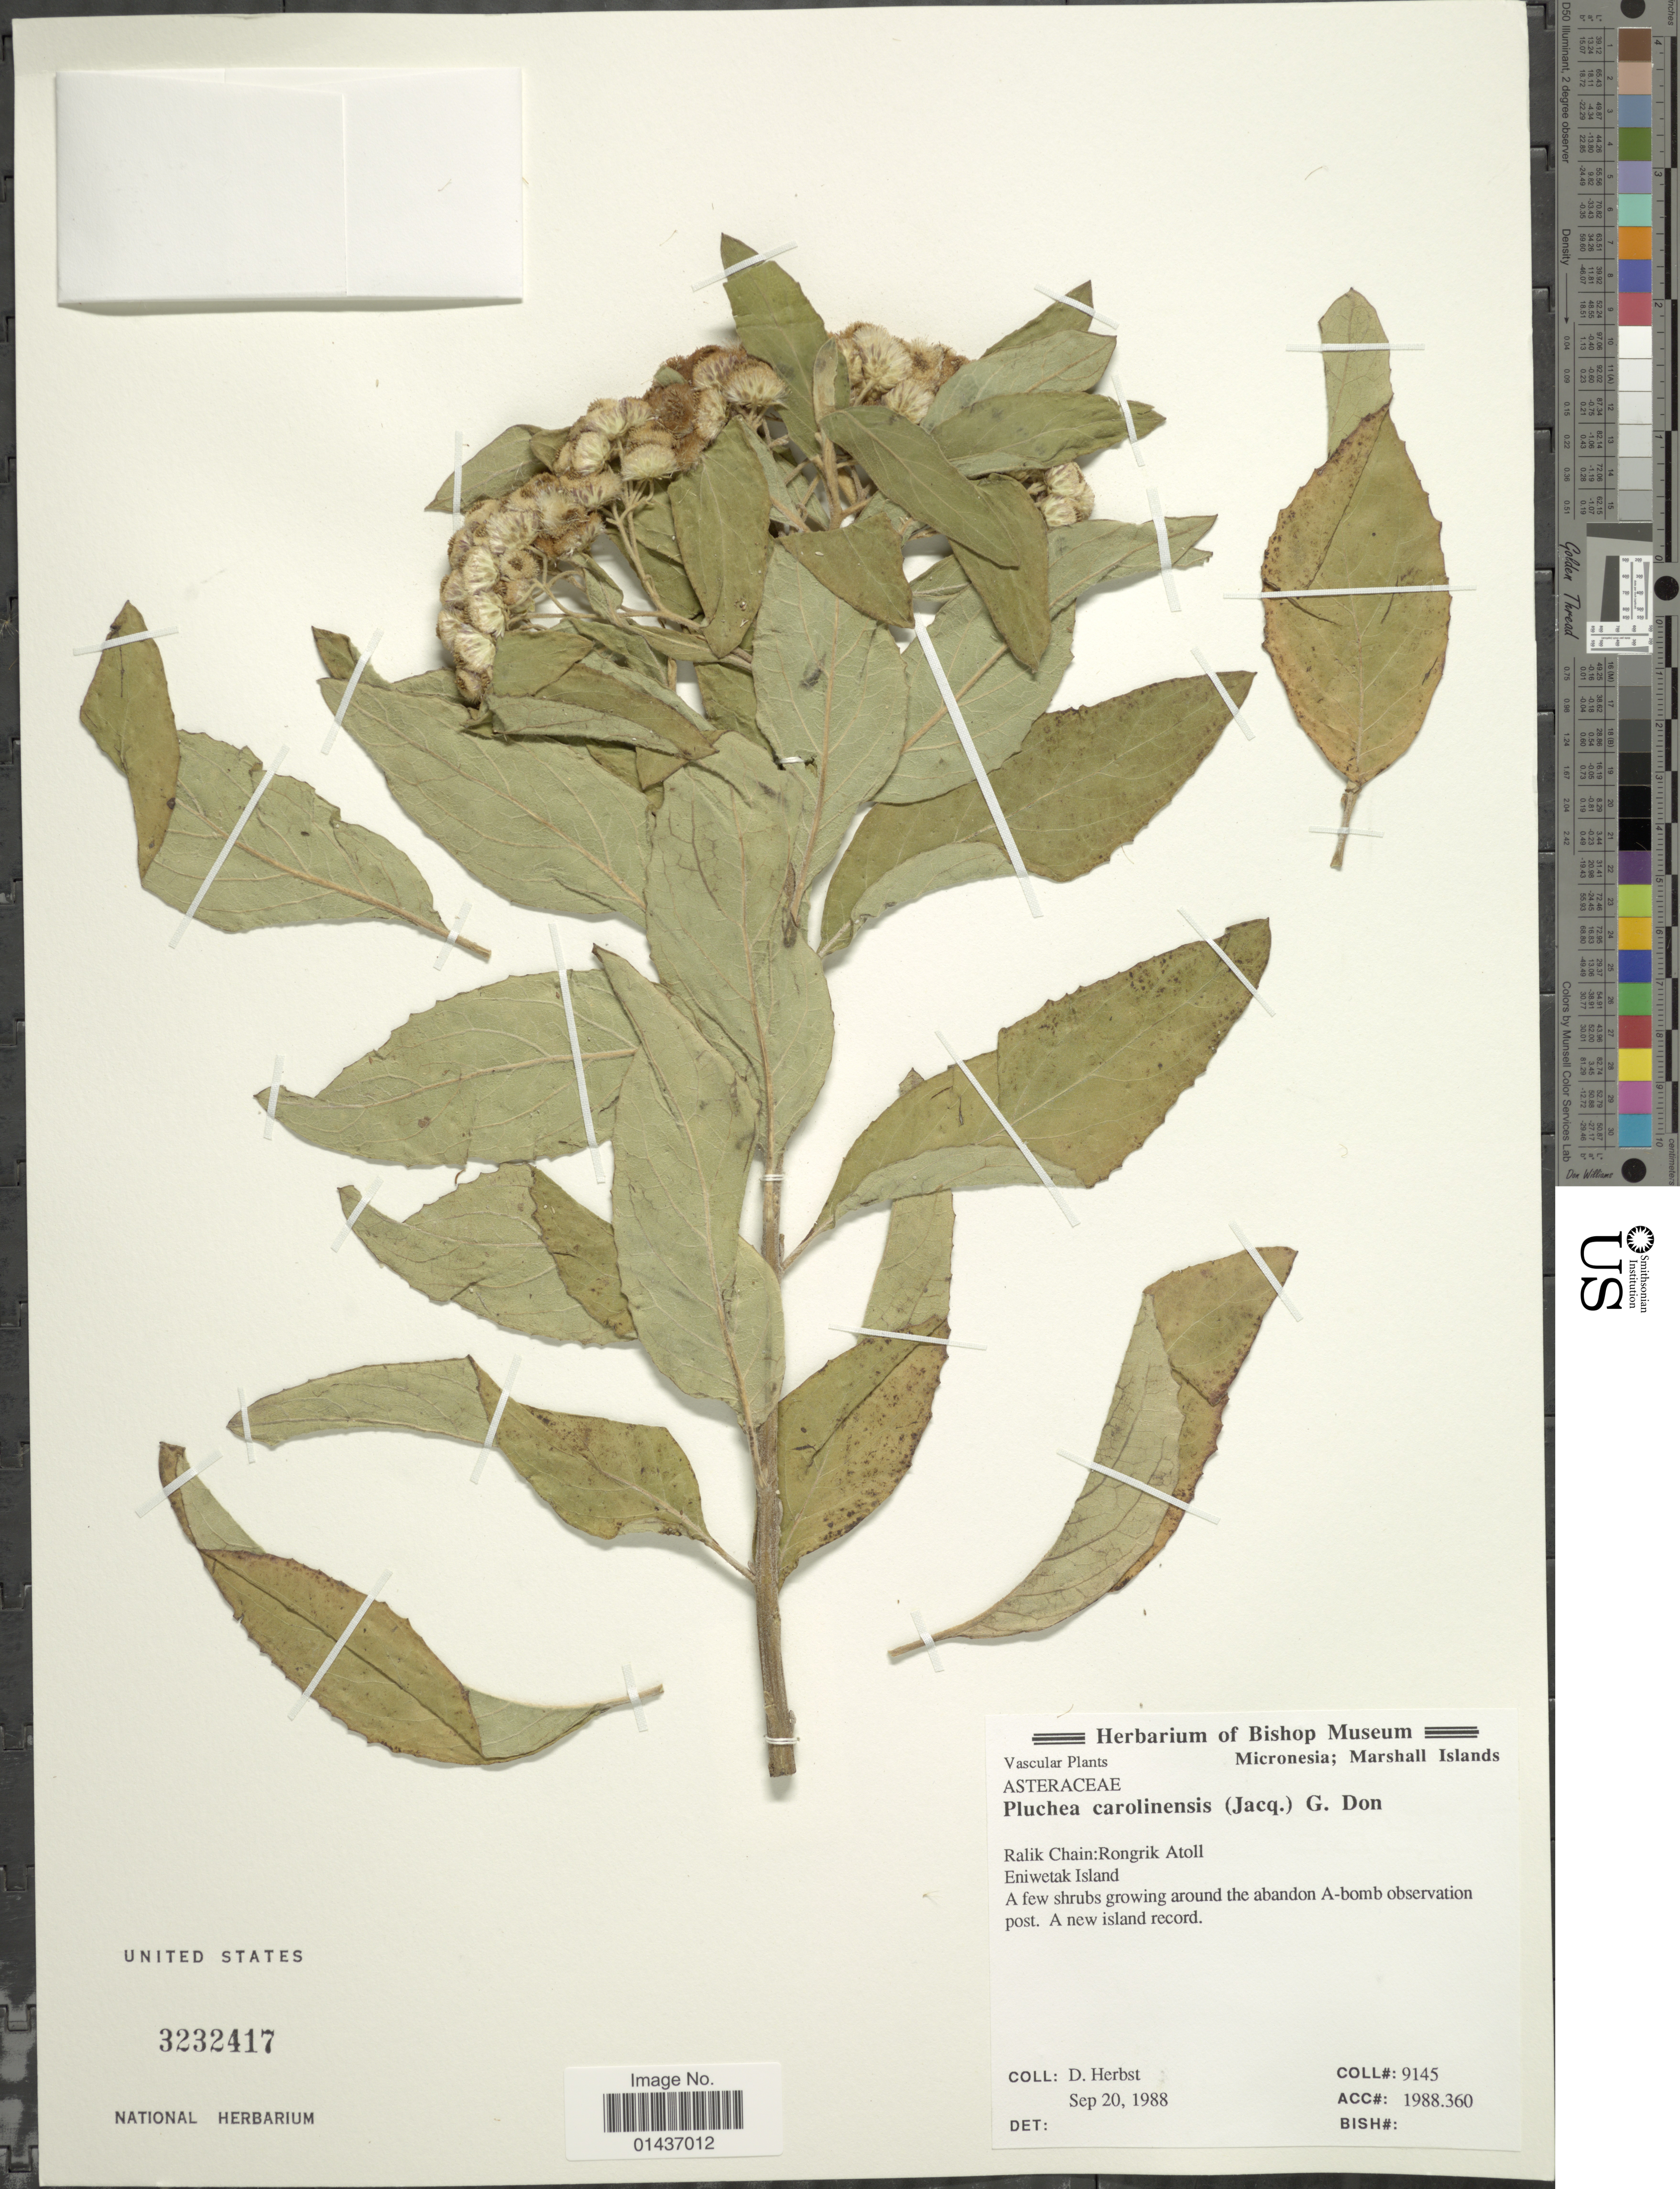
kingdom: Plantae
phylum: Tracheophyta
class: Magnoliopsida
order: Asterales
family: Asteraceae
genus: Pluchea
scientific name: Pluchea carolinensis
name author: (Jacq.) D. Don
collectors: D. R. Herbst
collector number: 9145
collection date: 1988-09-20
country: Marshall Islands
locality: Ralik Chain: Rongrik Atoll Eniwetak Island. Micronesia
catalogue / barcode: US 3232417